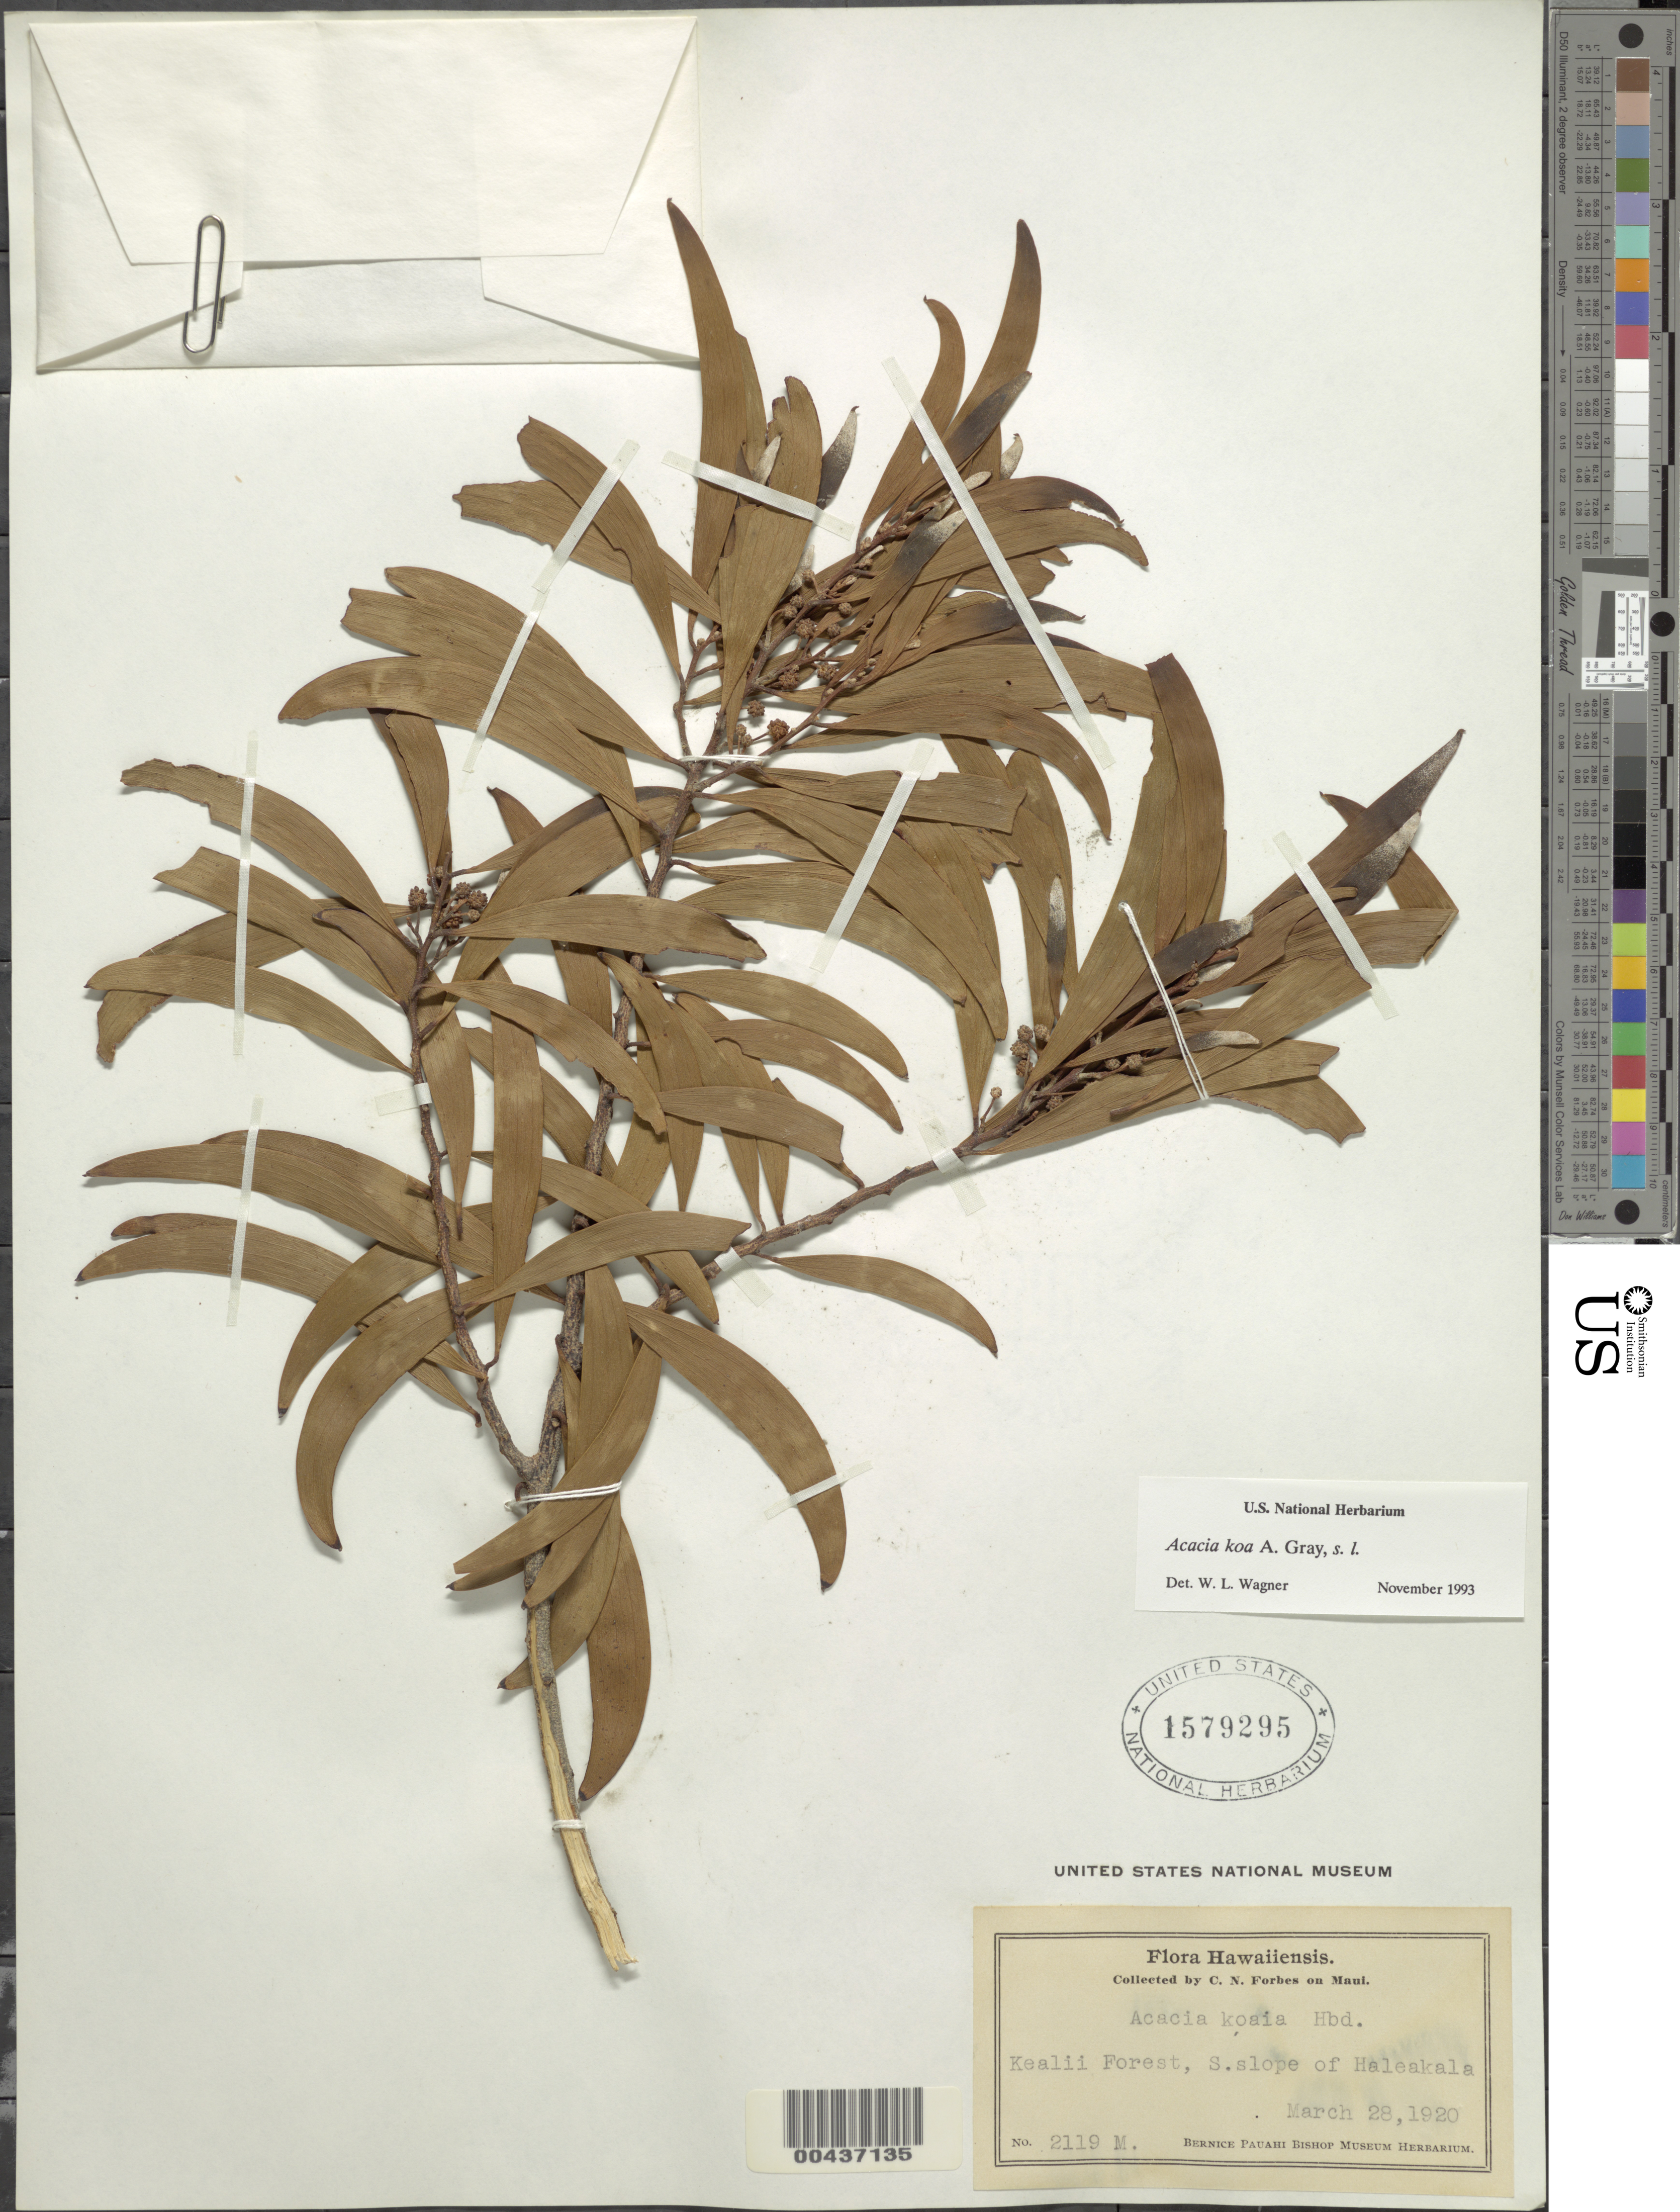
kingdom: Plantae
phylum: Tracheophyta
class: Magnoliopsida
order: Fabales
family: Fabaceae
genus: Acacia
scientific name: Acacia koa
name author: A. Gray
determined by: Wagner, W. L., (BOT), Smithsonian Institution - National Museum of Natural History (UNITED STATES)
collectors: C. N. Forbes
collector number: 2119.M.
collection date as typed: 28 Mar 1920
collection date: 1920-03-28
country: United States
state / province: Hawaii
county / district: Maui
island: Maui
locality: South slope of Haleakala, Kealii Forest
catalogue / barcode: US 1579295